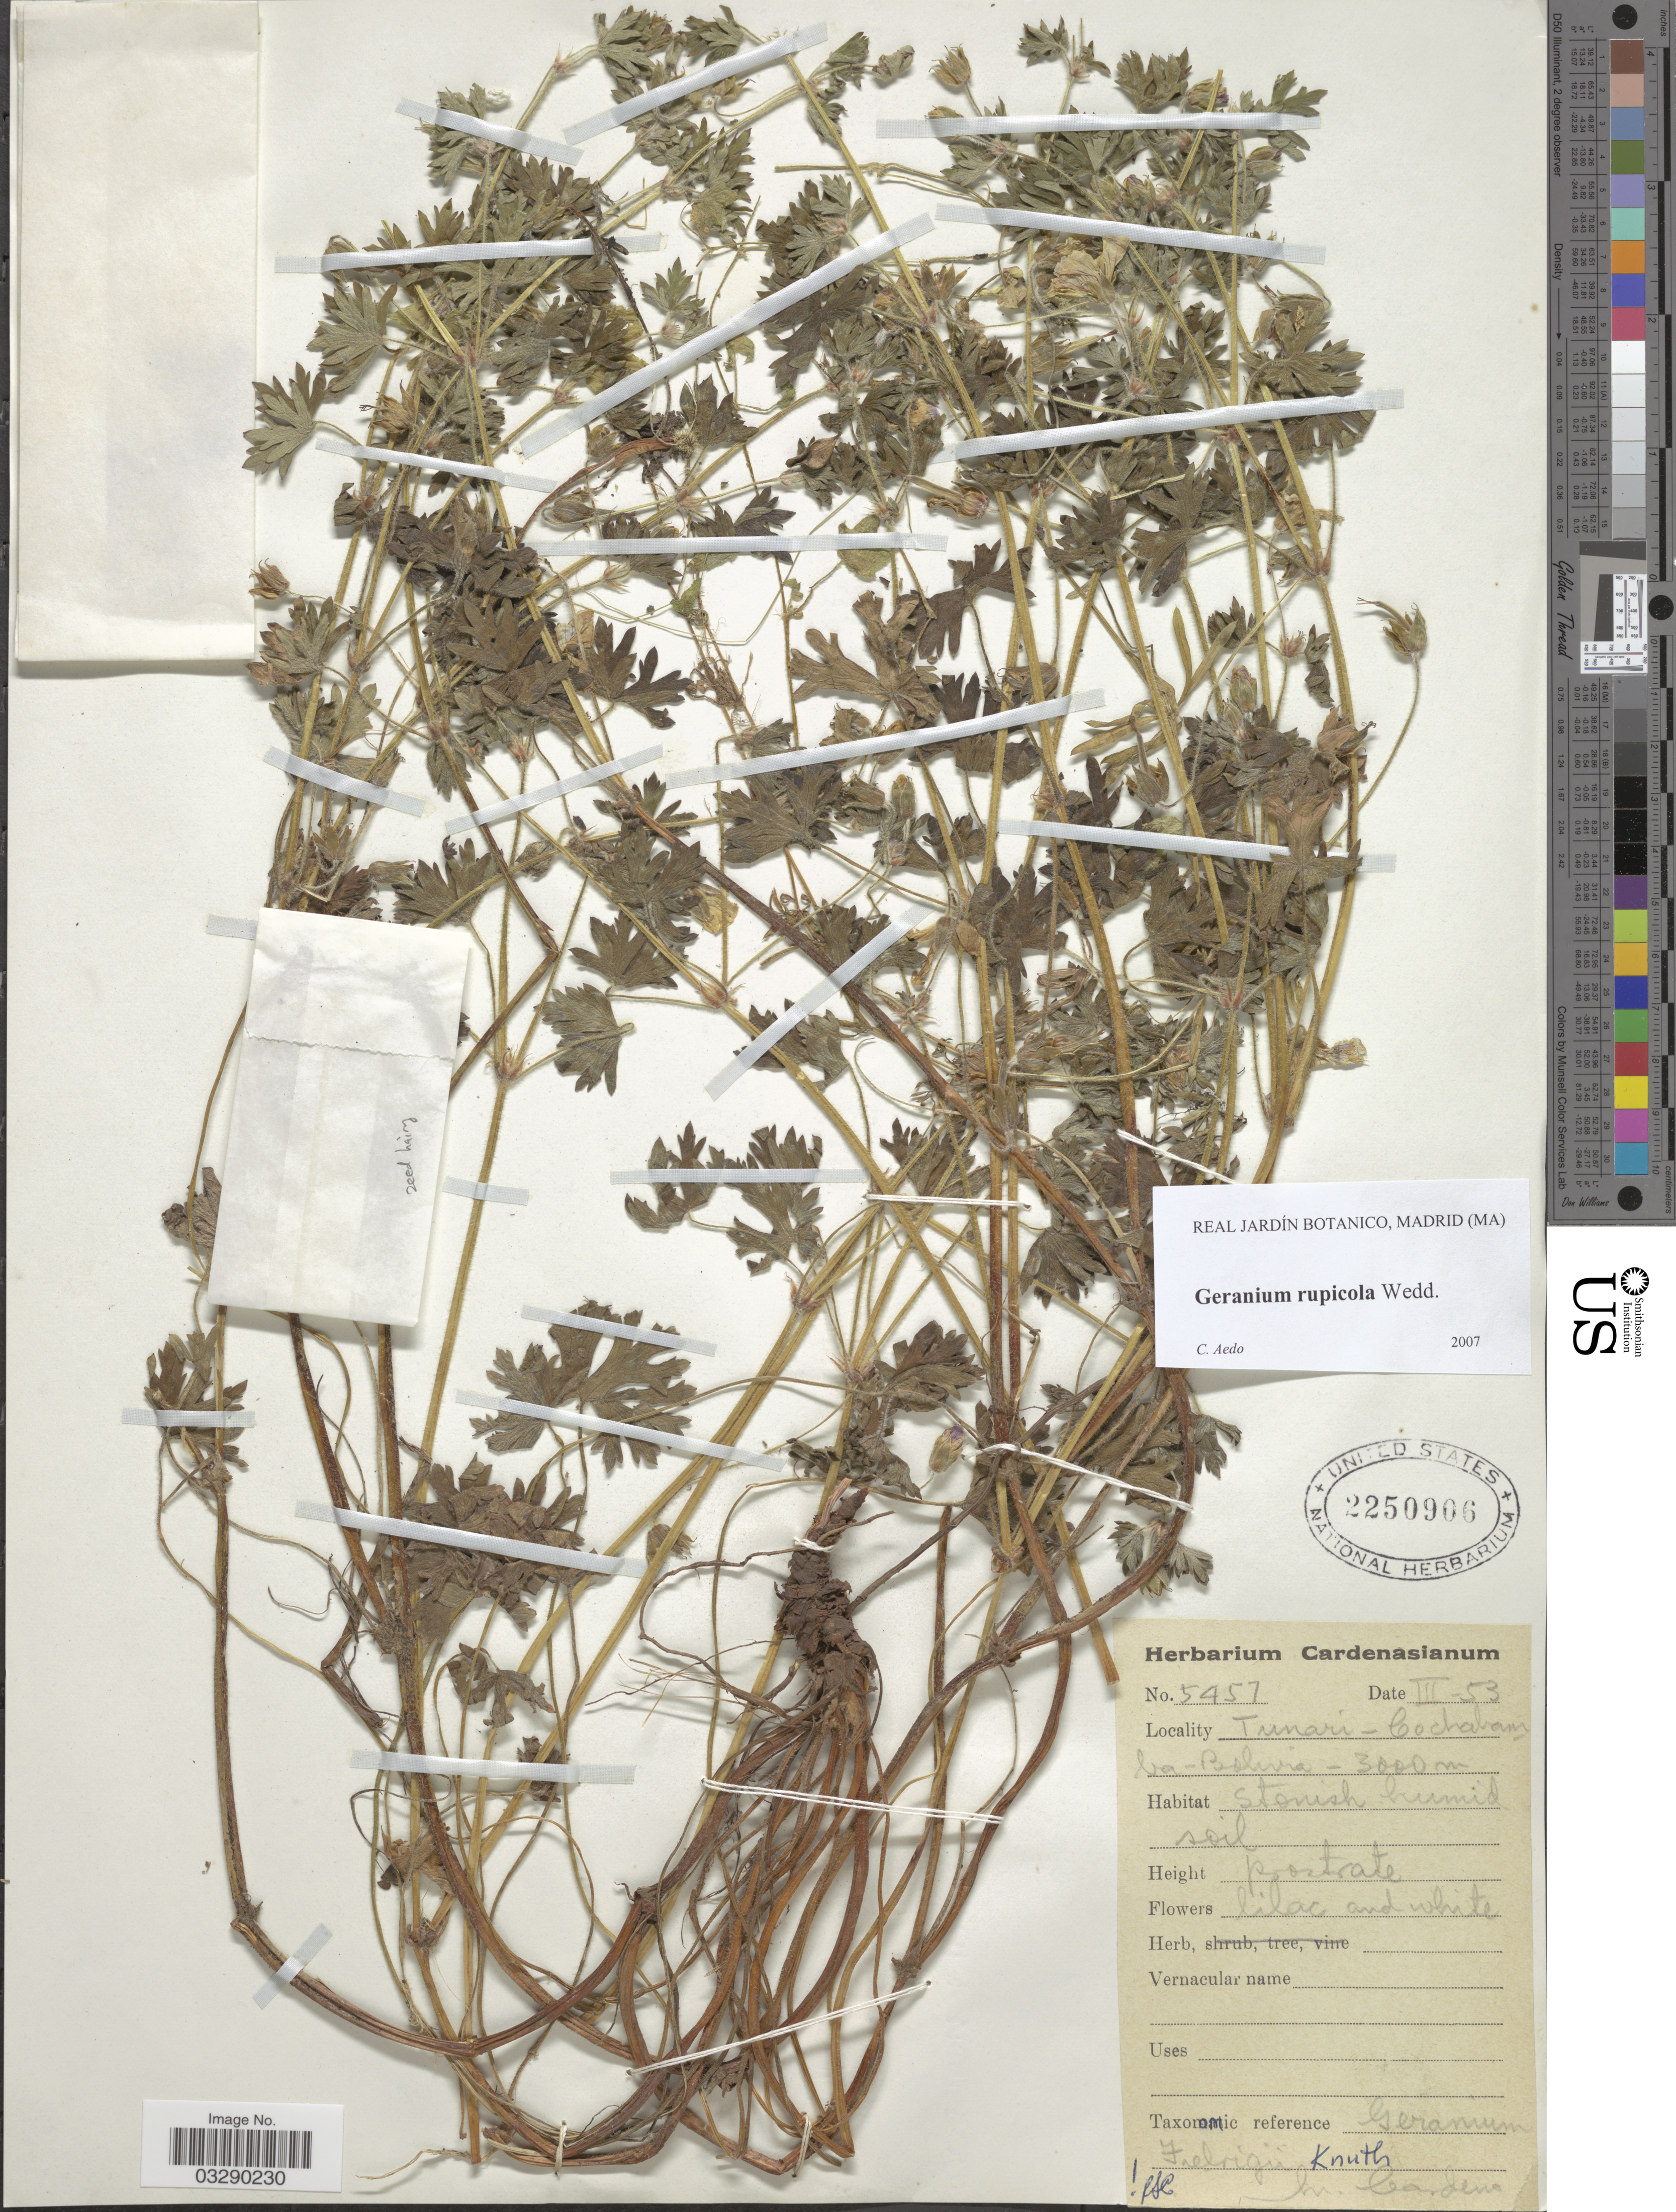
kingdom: Plantae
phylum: Tracheophyta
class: Magnoliopsida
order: Geraniales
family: Geraniaceae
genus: Geranium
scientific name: Geranium rupicola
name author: Wedd.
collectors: M. Cárdenas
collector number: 5457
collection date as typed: Transcribed d/m/y: /3/53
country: Bolivia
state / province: Cochabamba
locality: Tunari.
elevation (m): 3000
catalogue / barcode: US 2250906